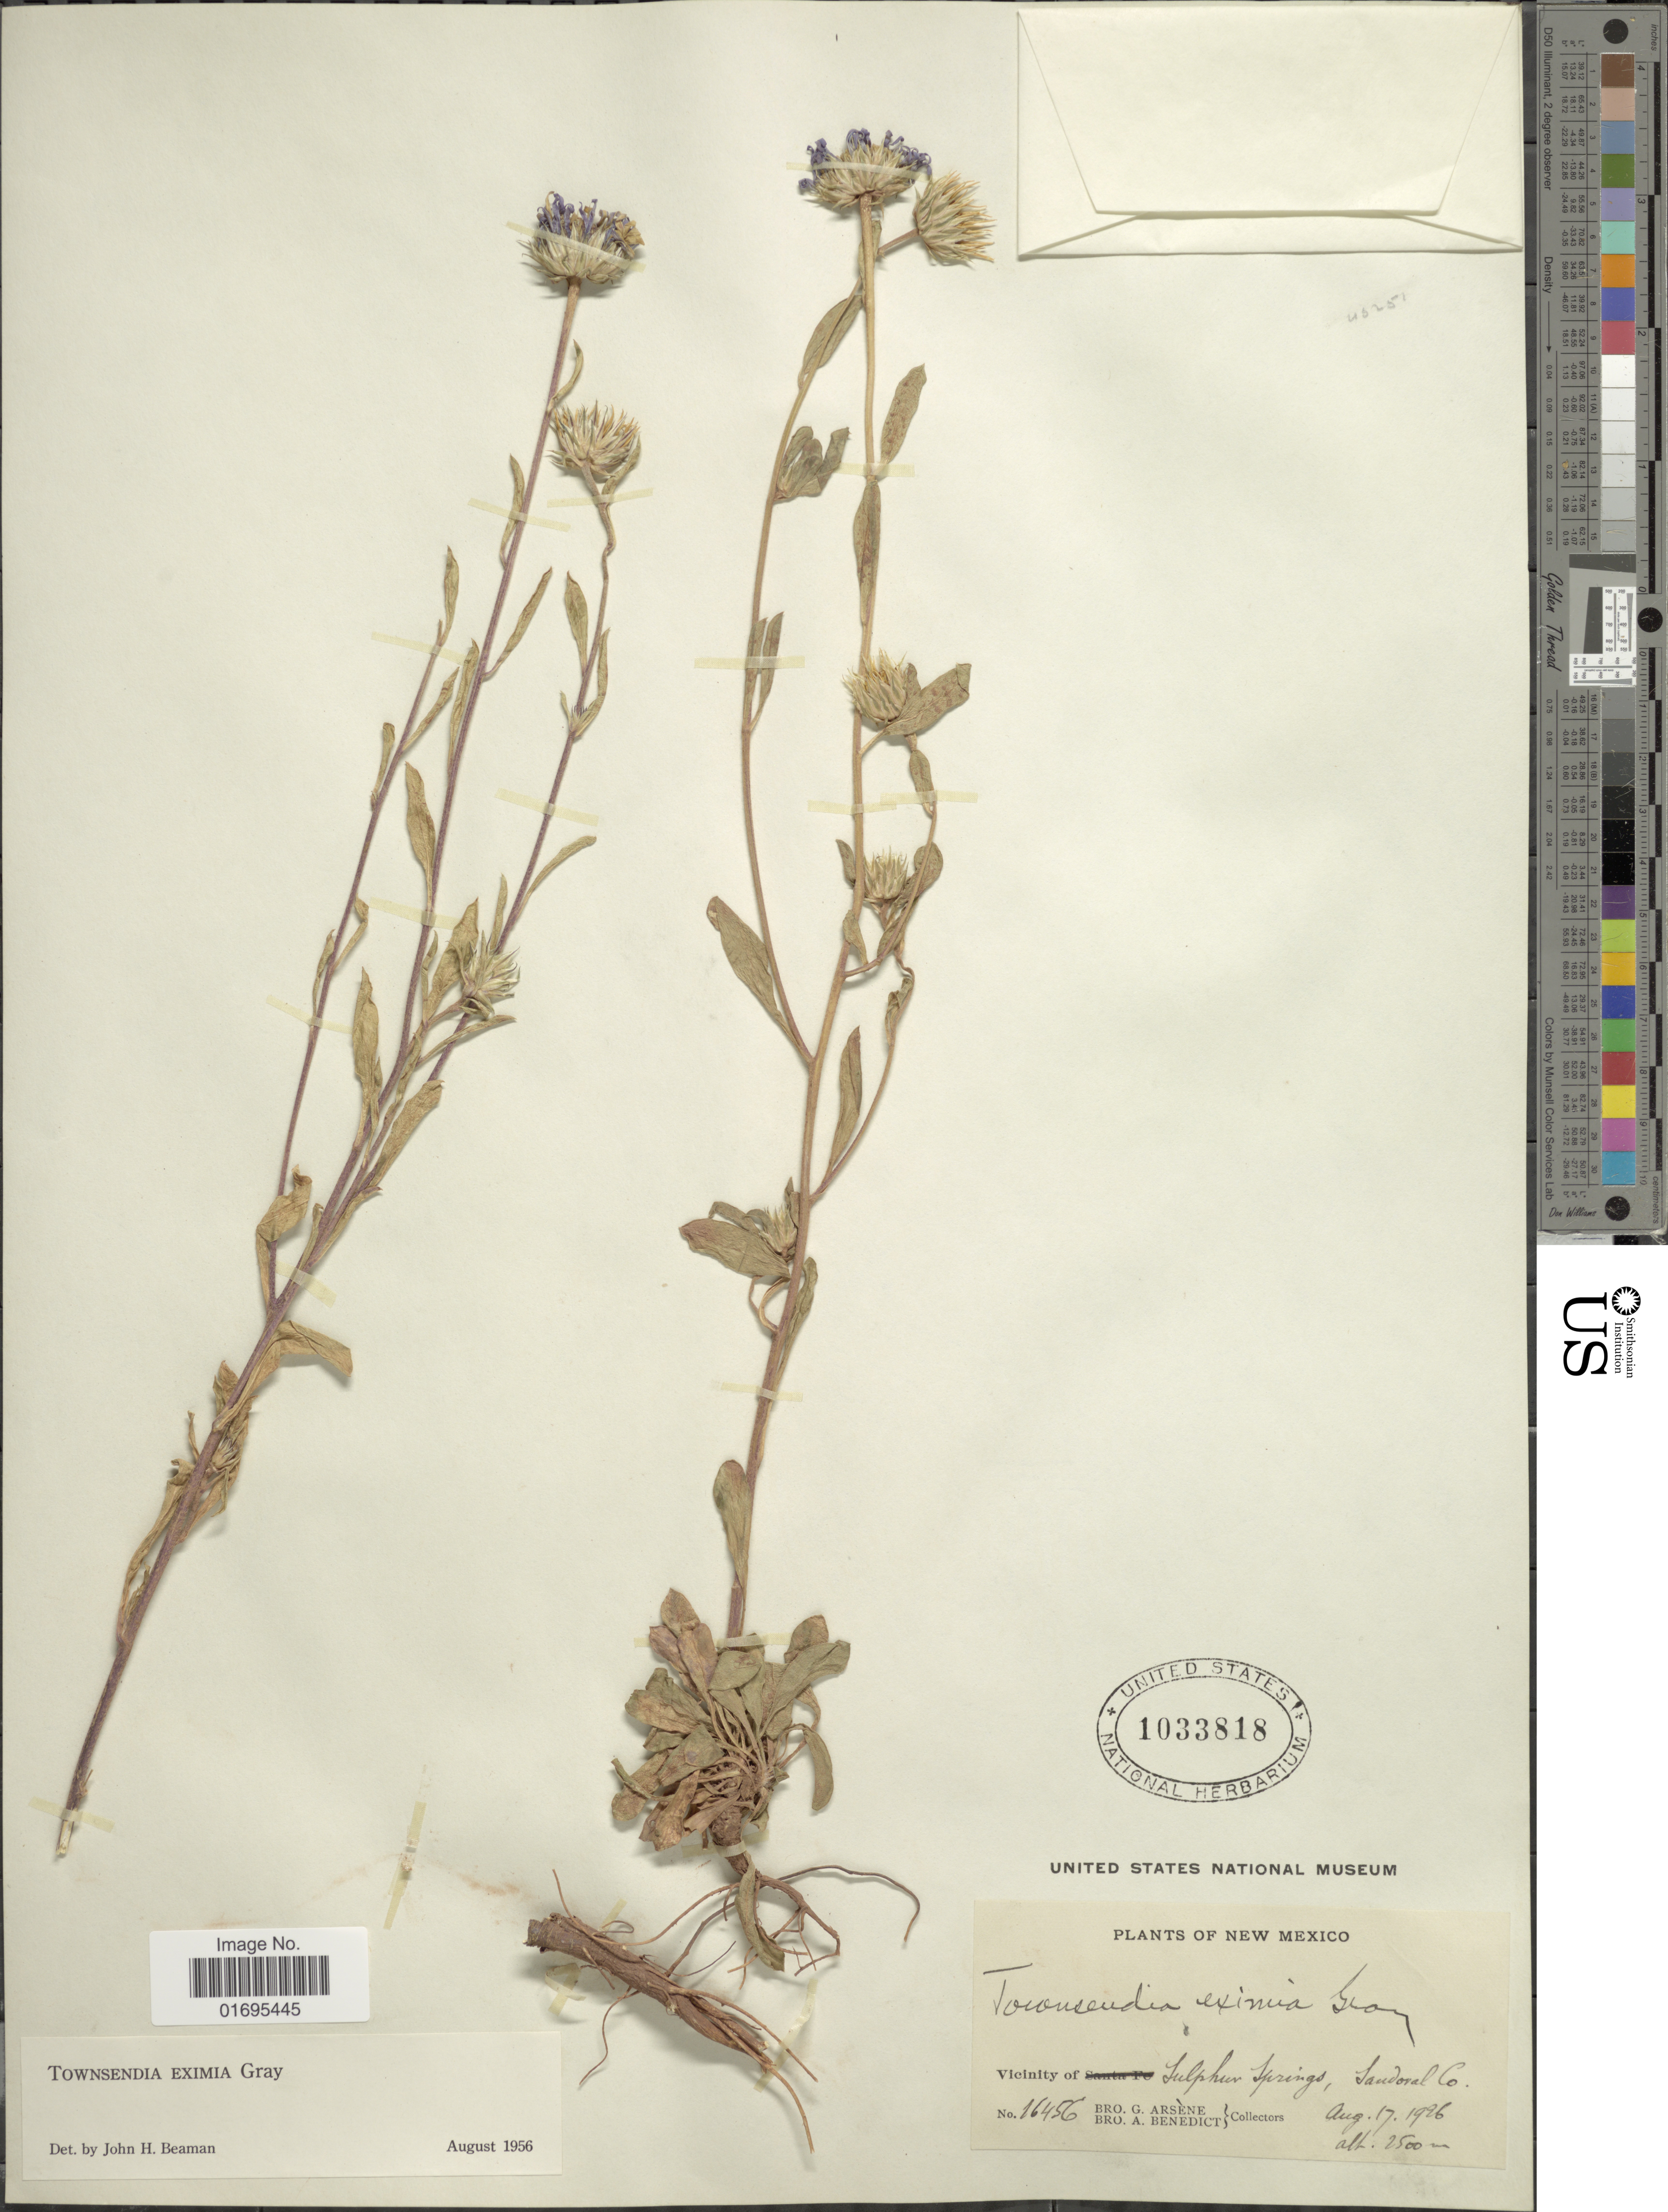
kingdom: Plantae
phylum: Tracheophyta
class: Magnoliopsida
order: Asterales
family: Asteraceae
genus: Townsendia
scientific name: Townsendia eximia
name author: A. Gray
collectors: Bro. G. Arsène & B. Ayers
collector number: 16456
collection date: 1926-08-17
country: United States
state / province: New Mexico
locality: Vicinity of Sulphur Springs, Sandoval Co.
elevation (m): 2500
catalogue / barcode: US 1033818